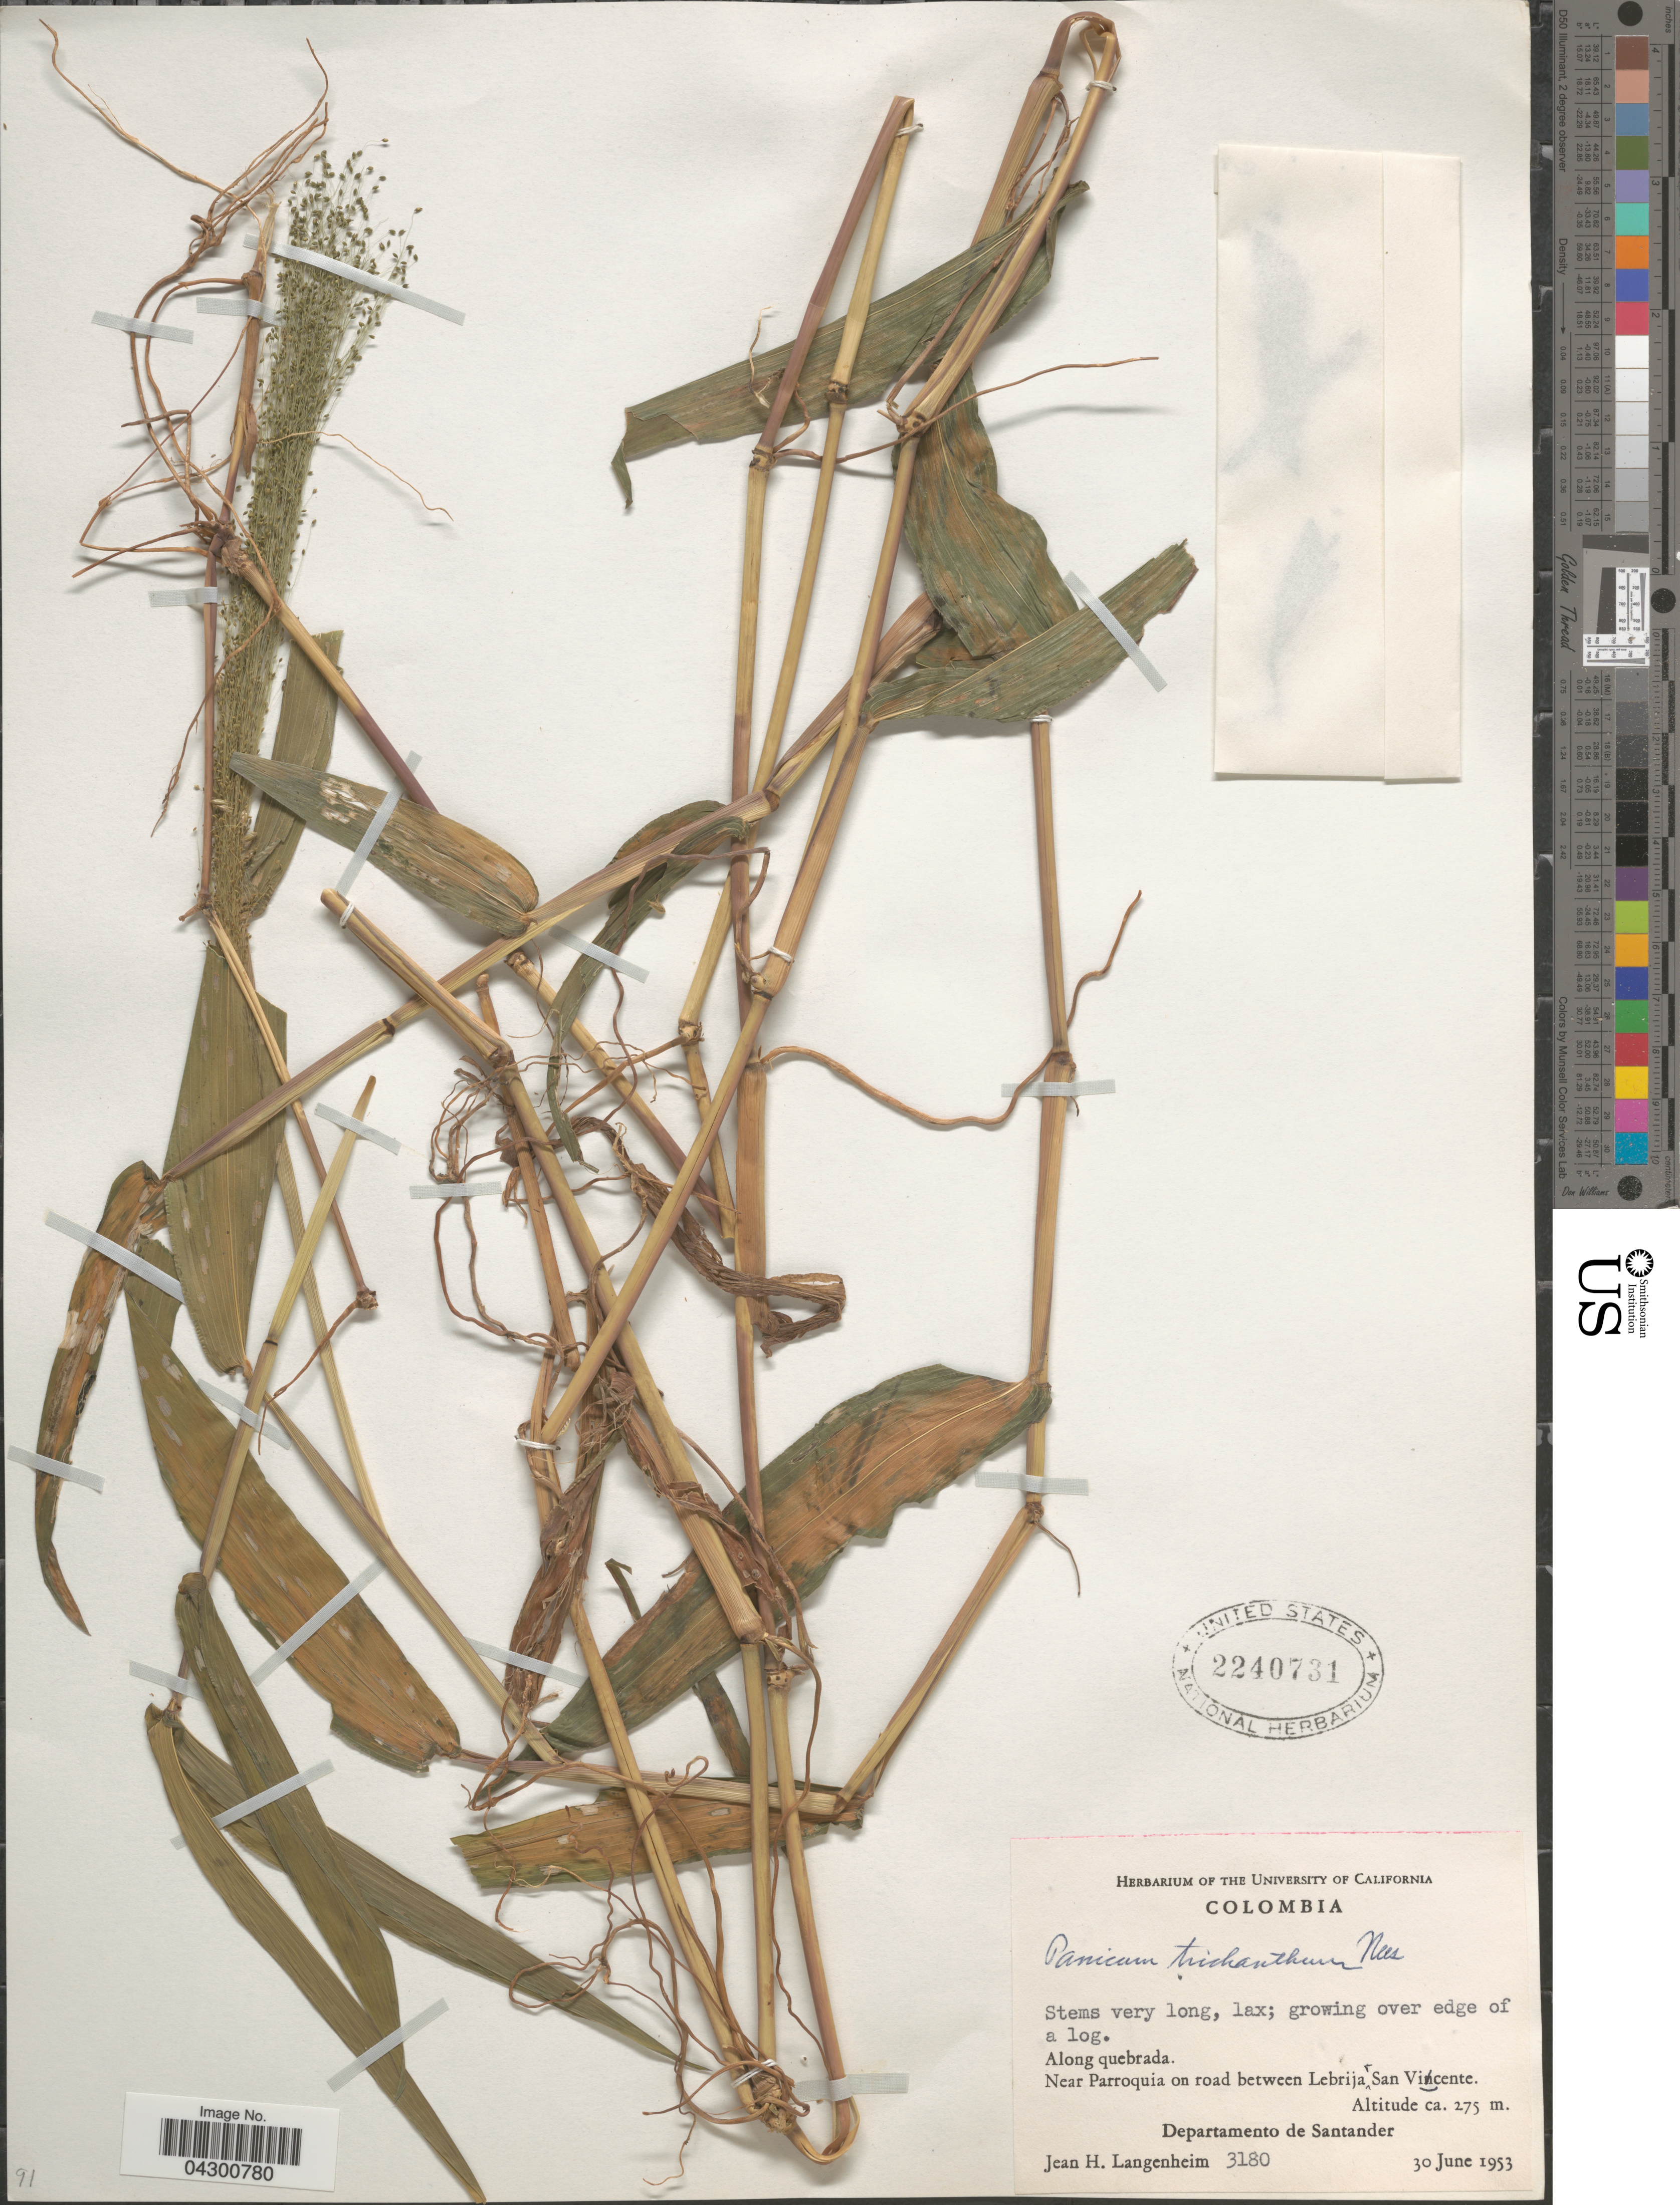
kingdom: Plantae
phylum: Tracheophyta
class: Liliopsida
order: Poales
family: Poaceae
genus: Panicum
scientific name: Panicum trichanthum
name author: Nees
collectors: J. H. Langenheim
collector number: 3180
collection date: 1953-06-30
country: Colombia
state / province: Santander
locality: Over edge of a log. Along quebrada. Near Parroquia on road between Lebrija San Vicente. Departamento de Santander.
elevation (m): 275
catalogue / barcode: US 2240731